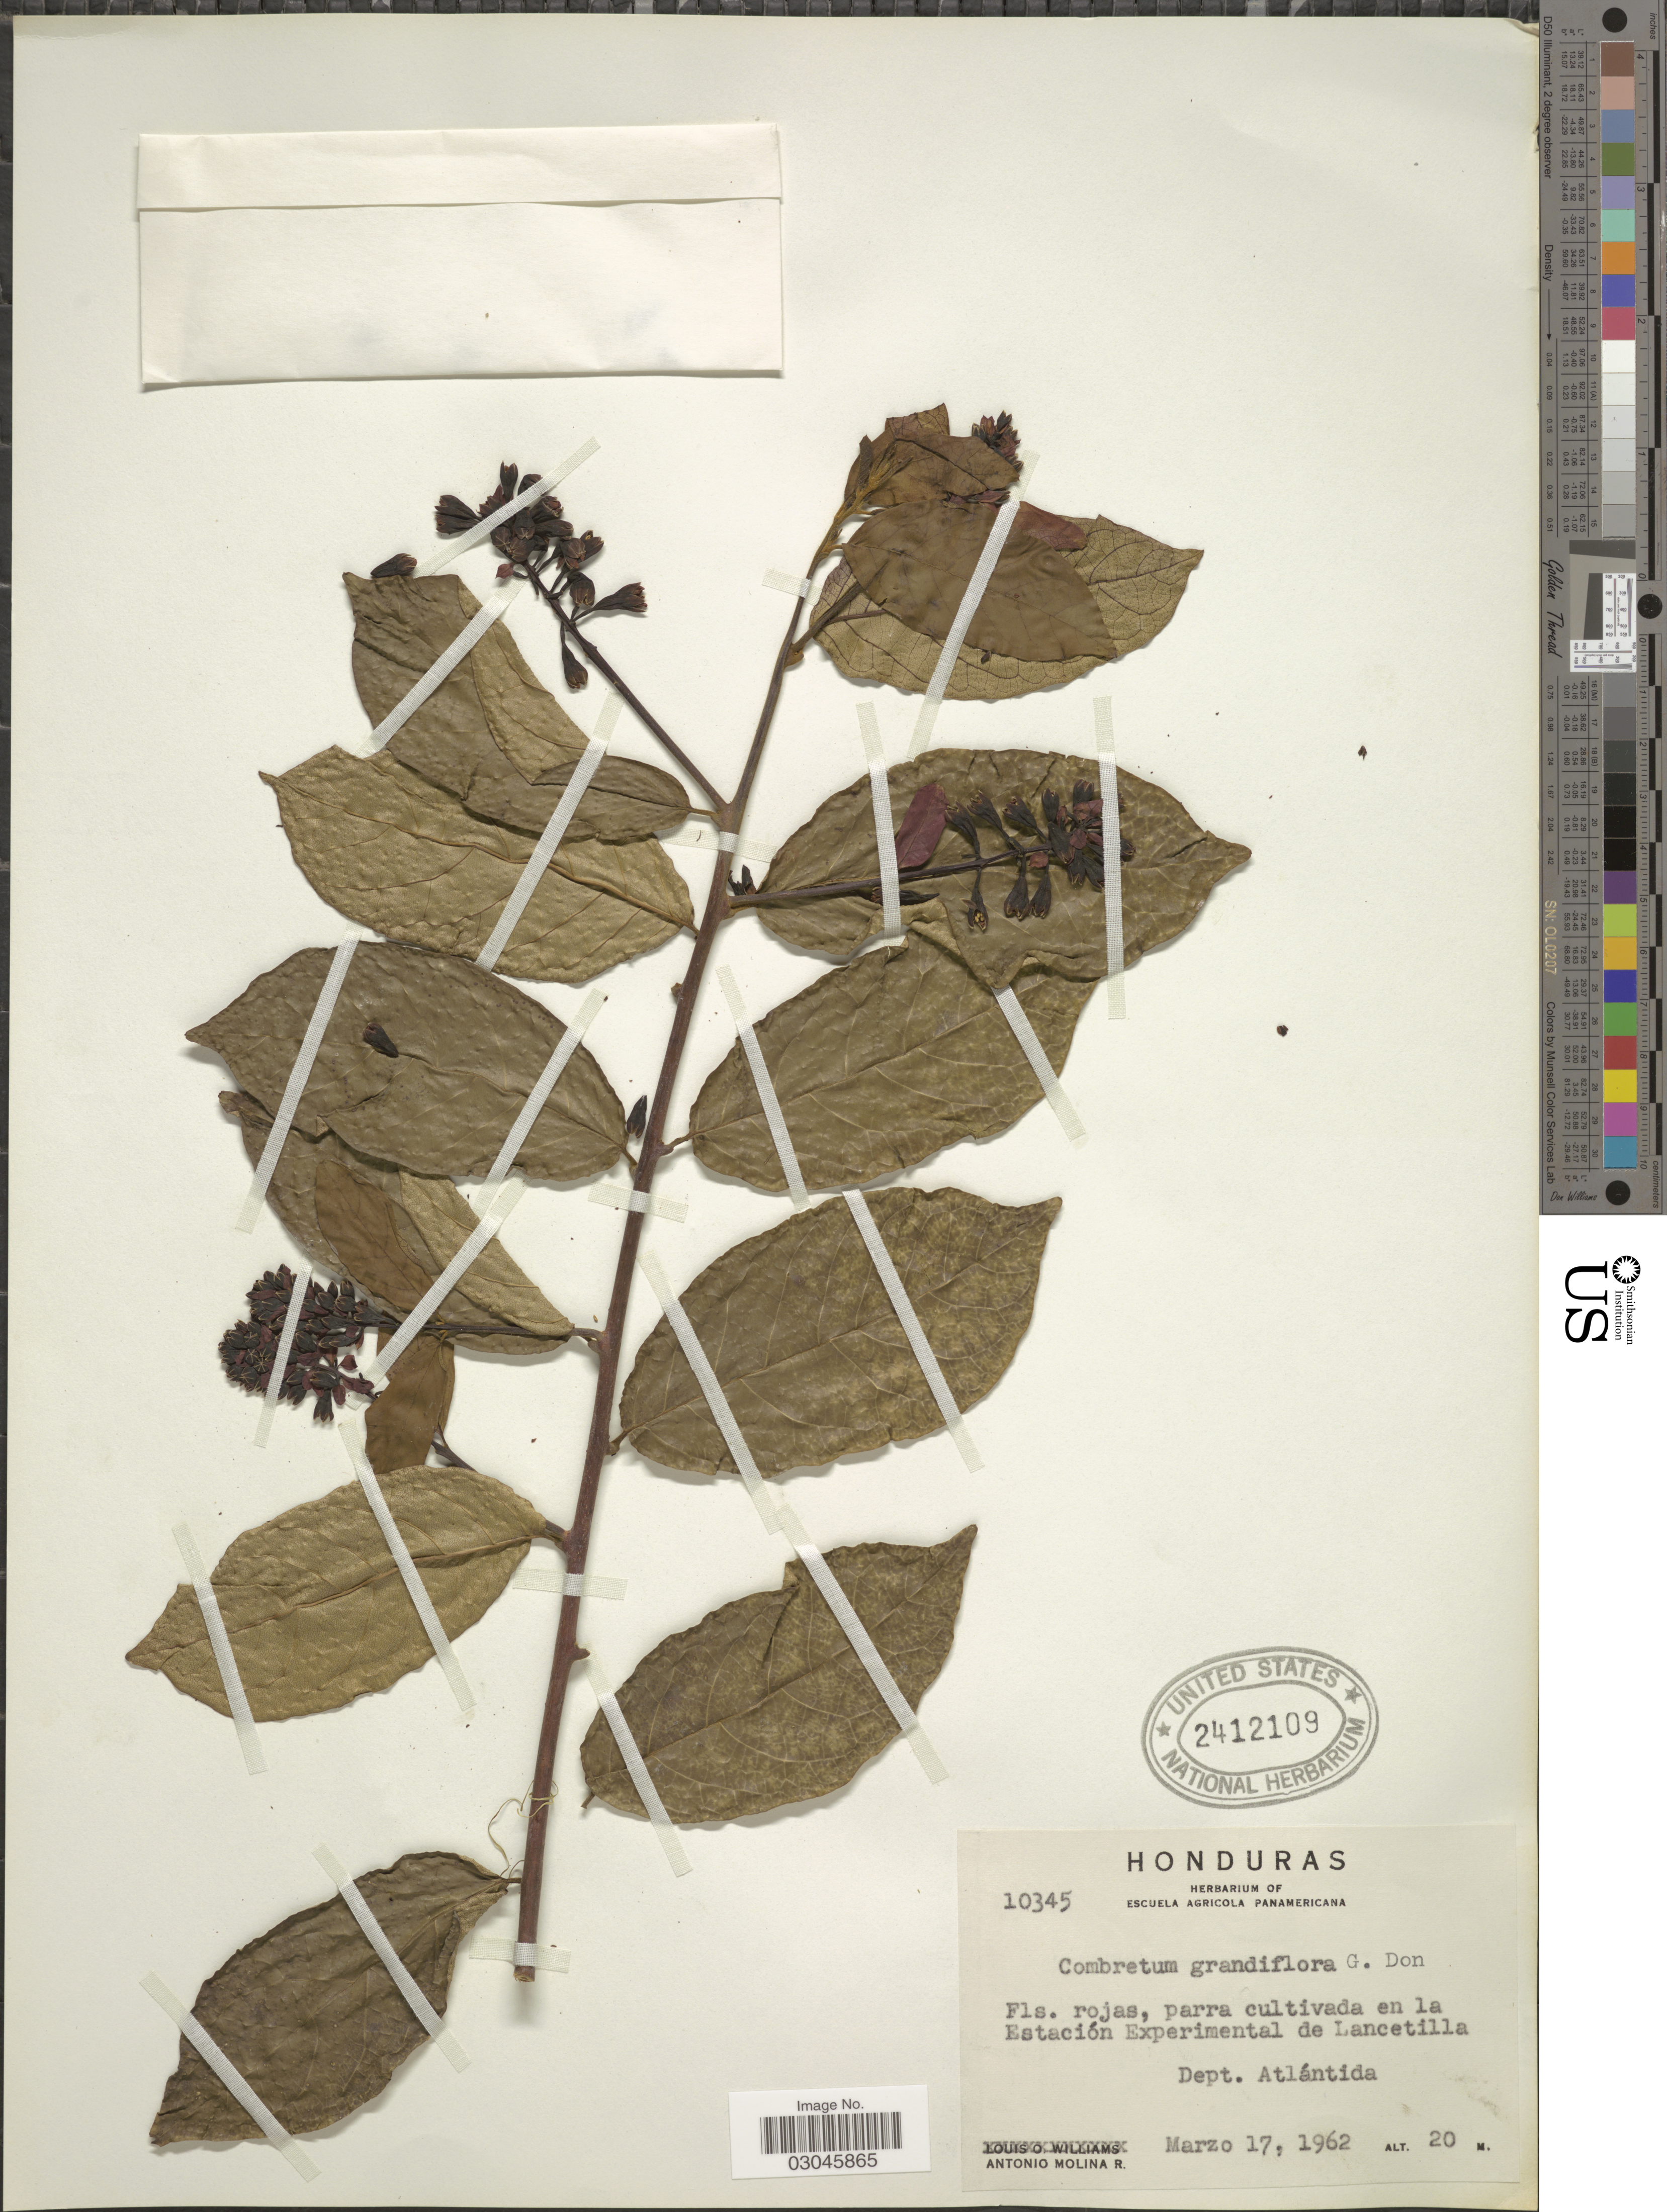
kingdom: Plantae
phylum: Tracheophyta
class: Magnoliopsida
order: Myrtales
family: Combretaceae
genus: Combretum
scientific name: Combretum grandiflorum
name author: G. Don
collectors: A. Molina R.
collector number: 10345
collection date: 1962-03-17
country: Honduras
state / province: Atlántida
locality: Parra cultivada en la Estación Experimental de Lancetilla, Dept. Atlántida.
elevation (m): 20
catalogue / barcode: US 2412109